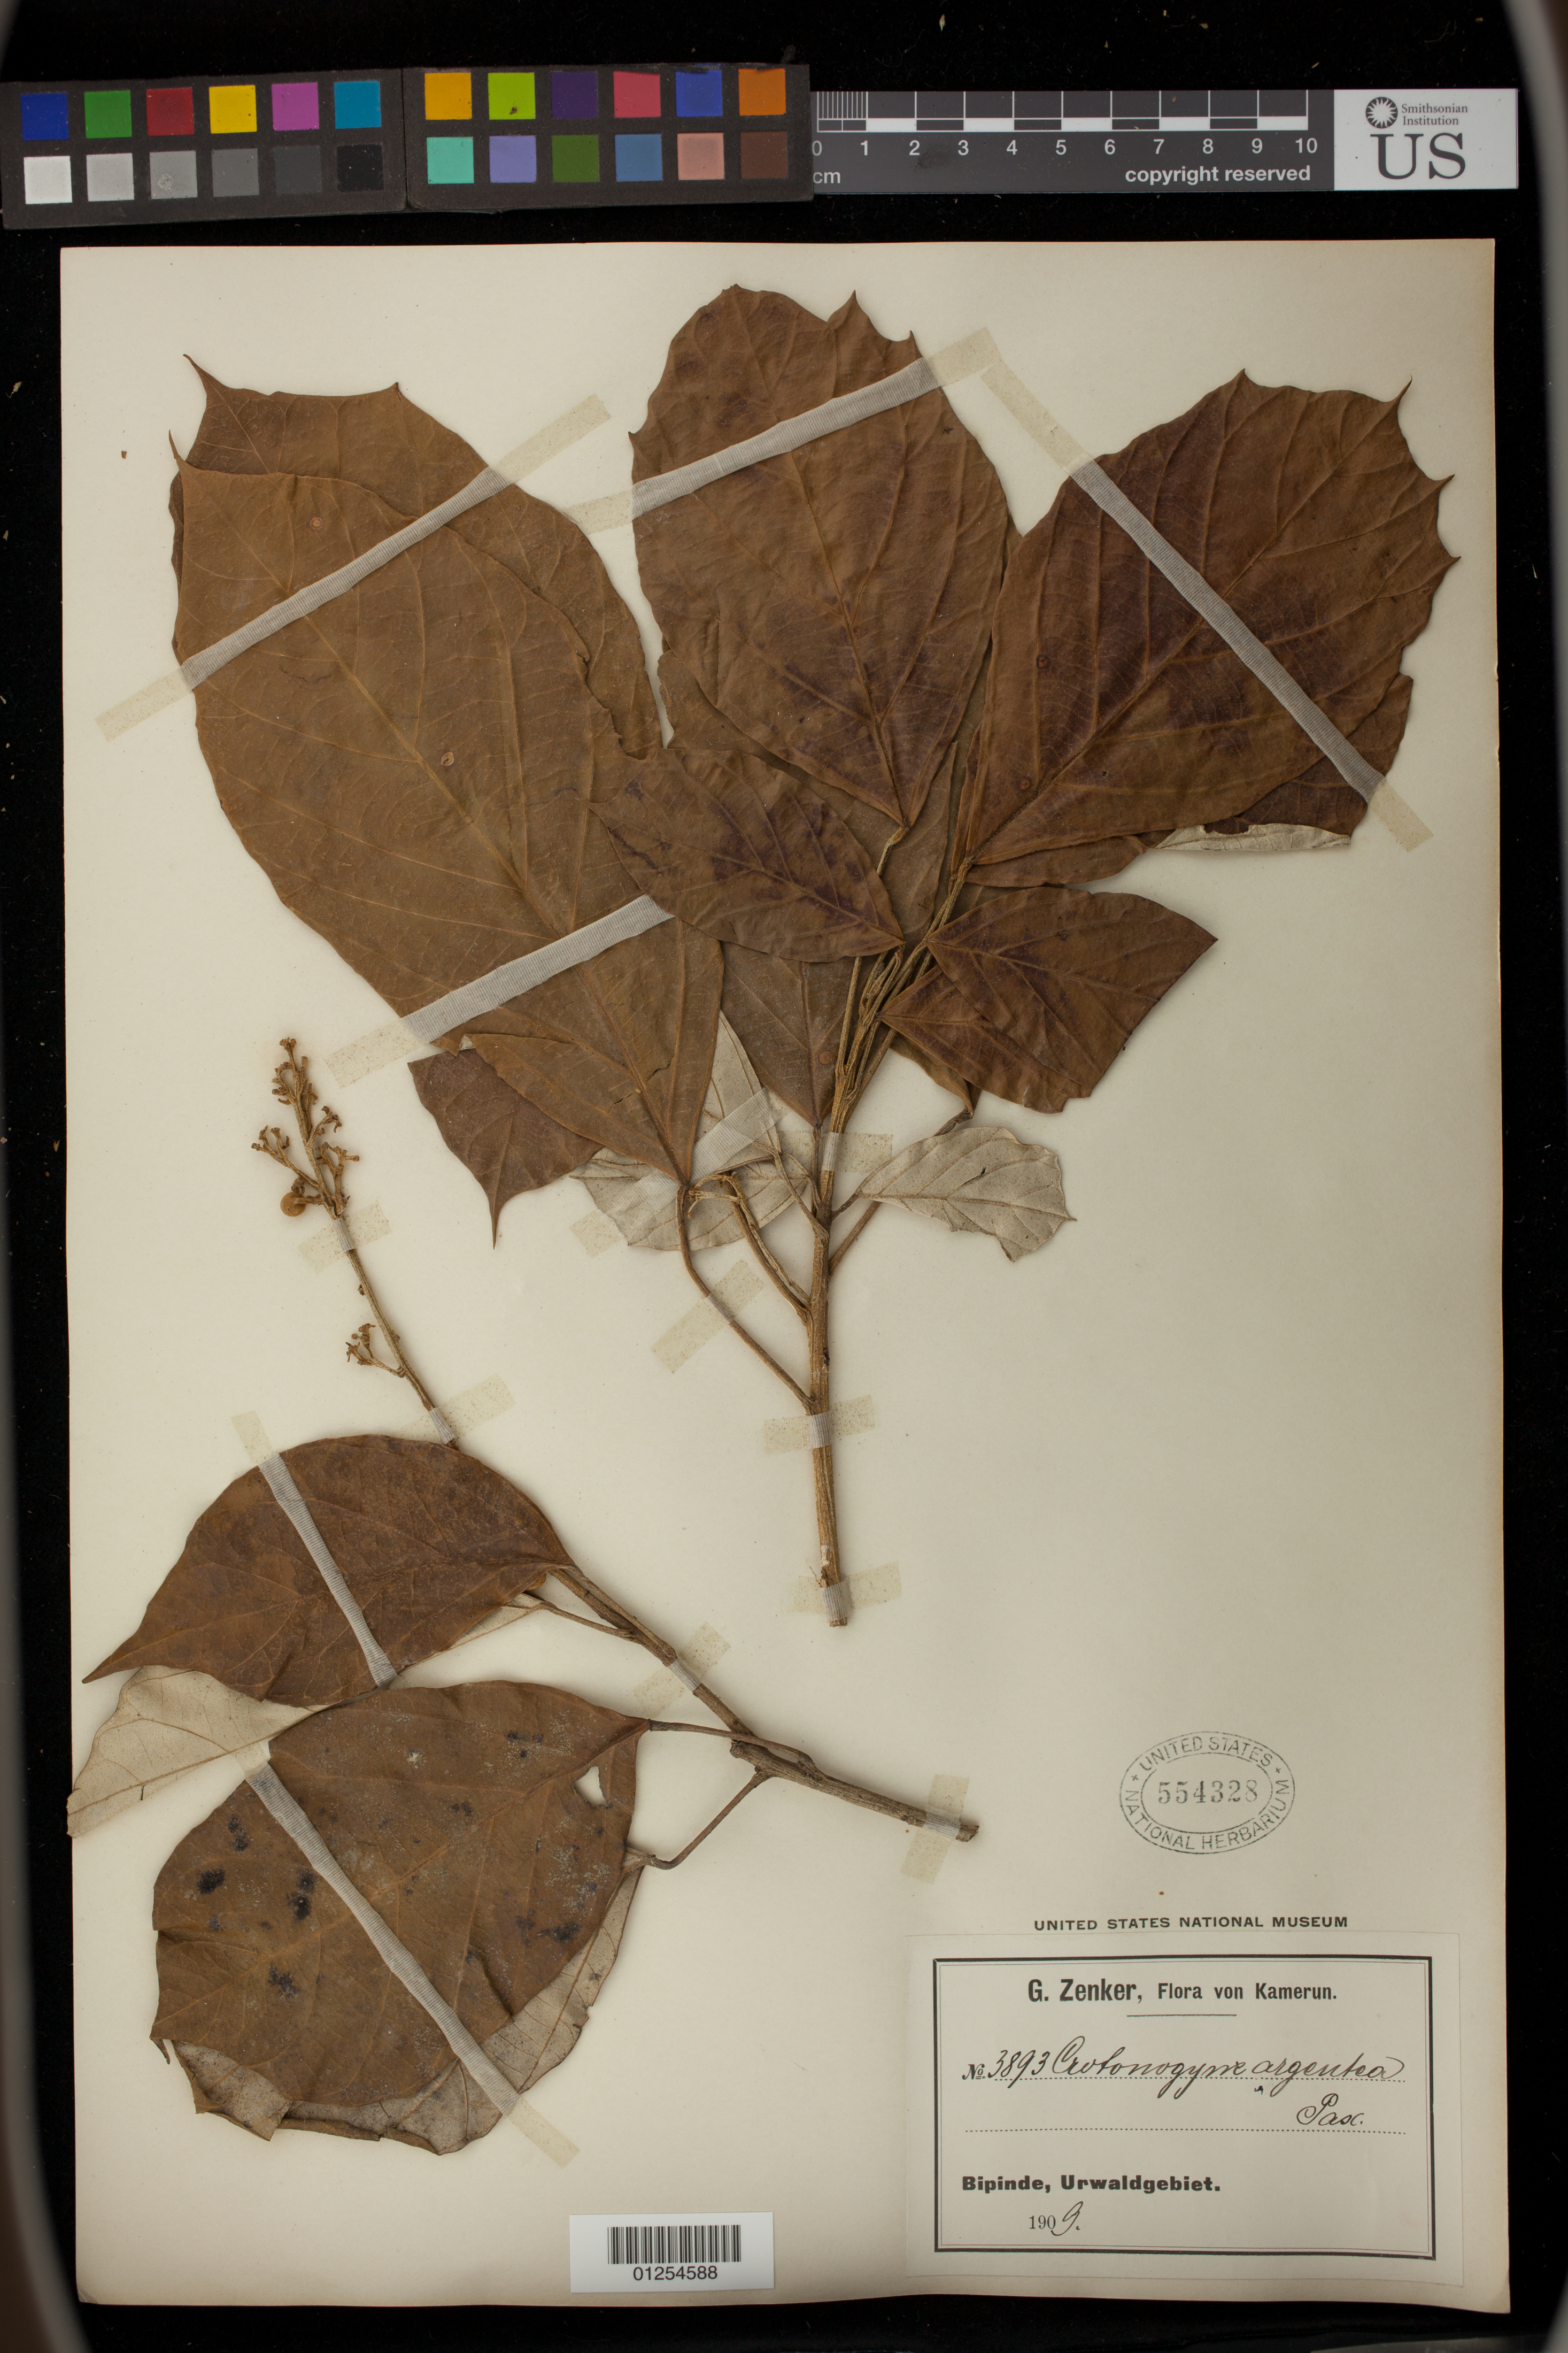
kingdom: Plantae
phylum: Tracheophyta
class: Magnoliopsida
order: Malpighiales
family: Euphorbiaceae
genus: Cyrtogonone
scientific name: Cyrtogonone argentea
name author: (Pax) Prain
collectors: G. A. Zenker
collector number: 3893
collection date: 1909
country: Cameroon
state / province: Sud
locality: Bipinde, Urwaldegebiet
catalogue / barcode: US 554328